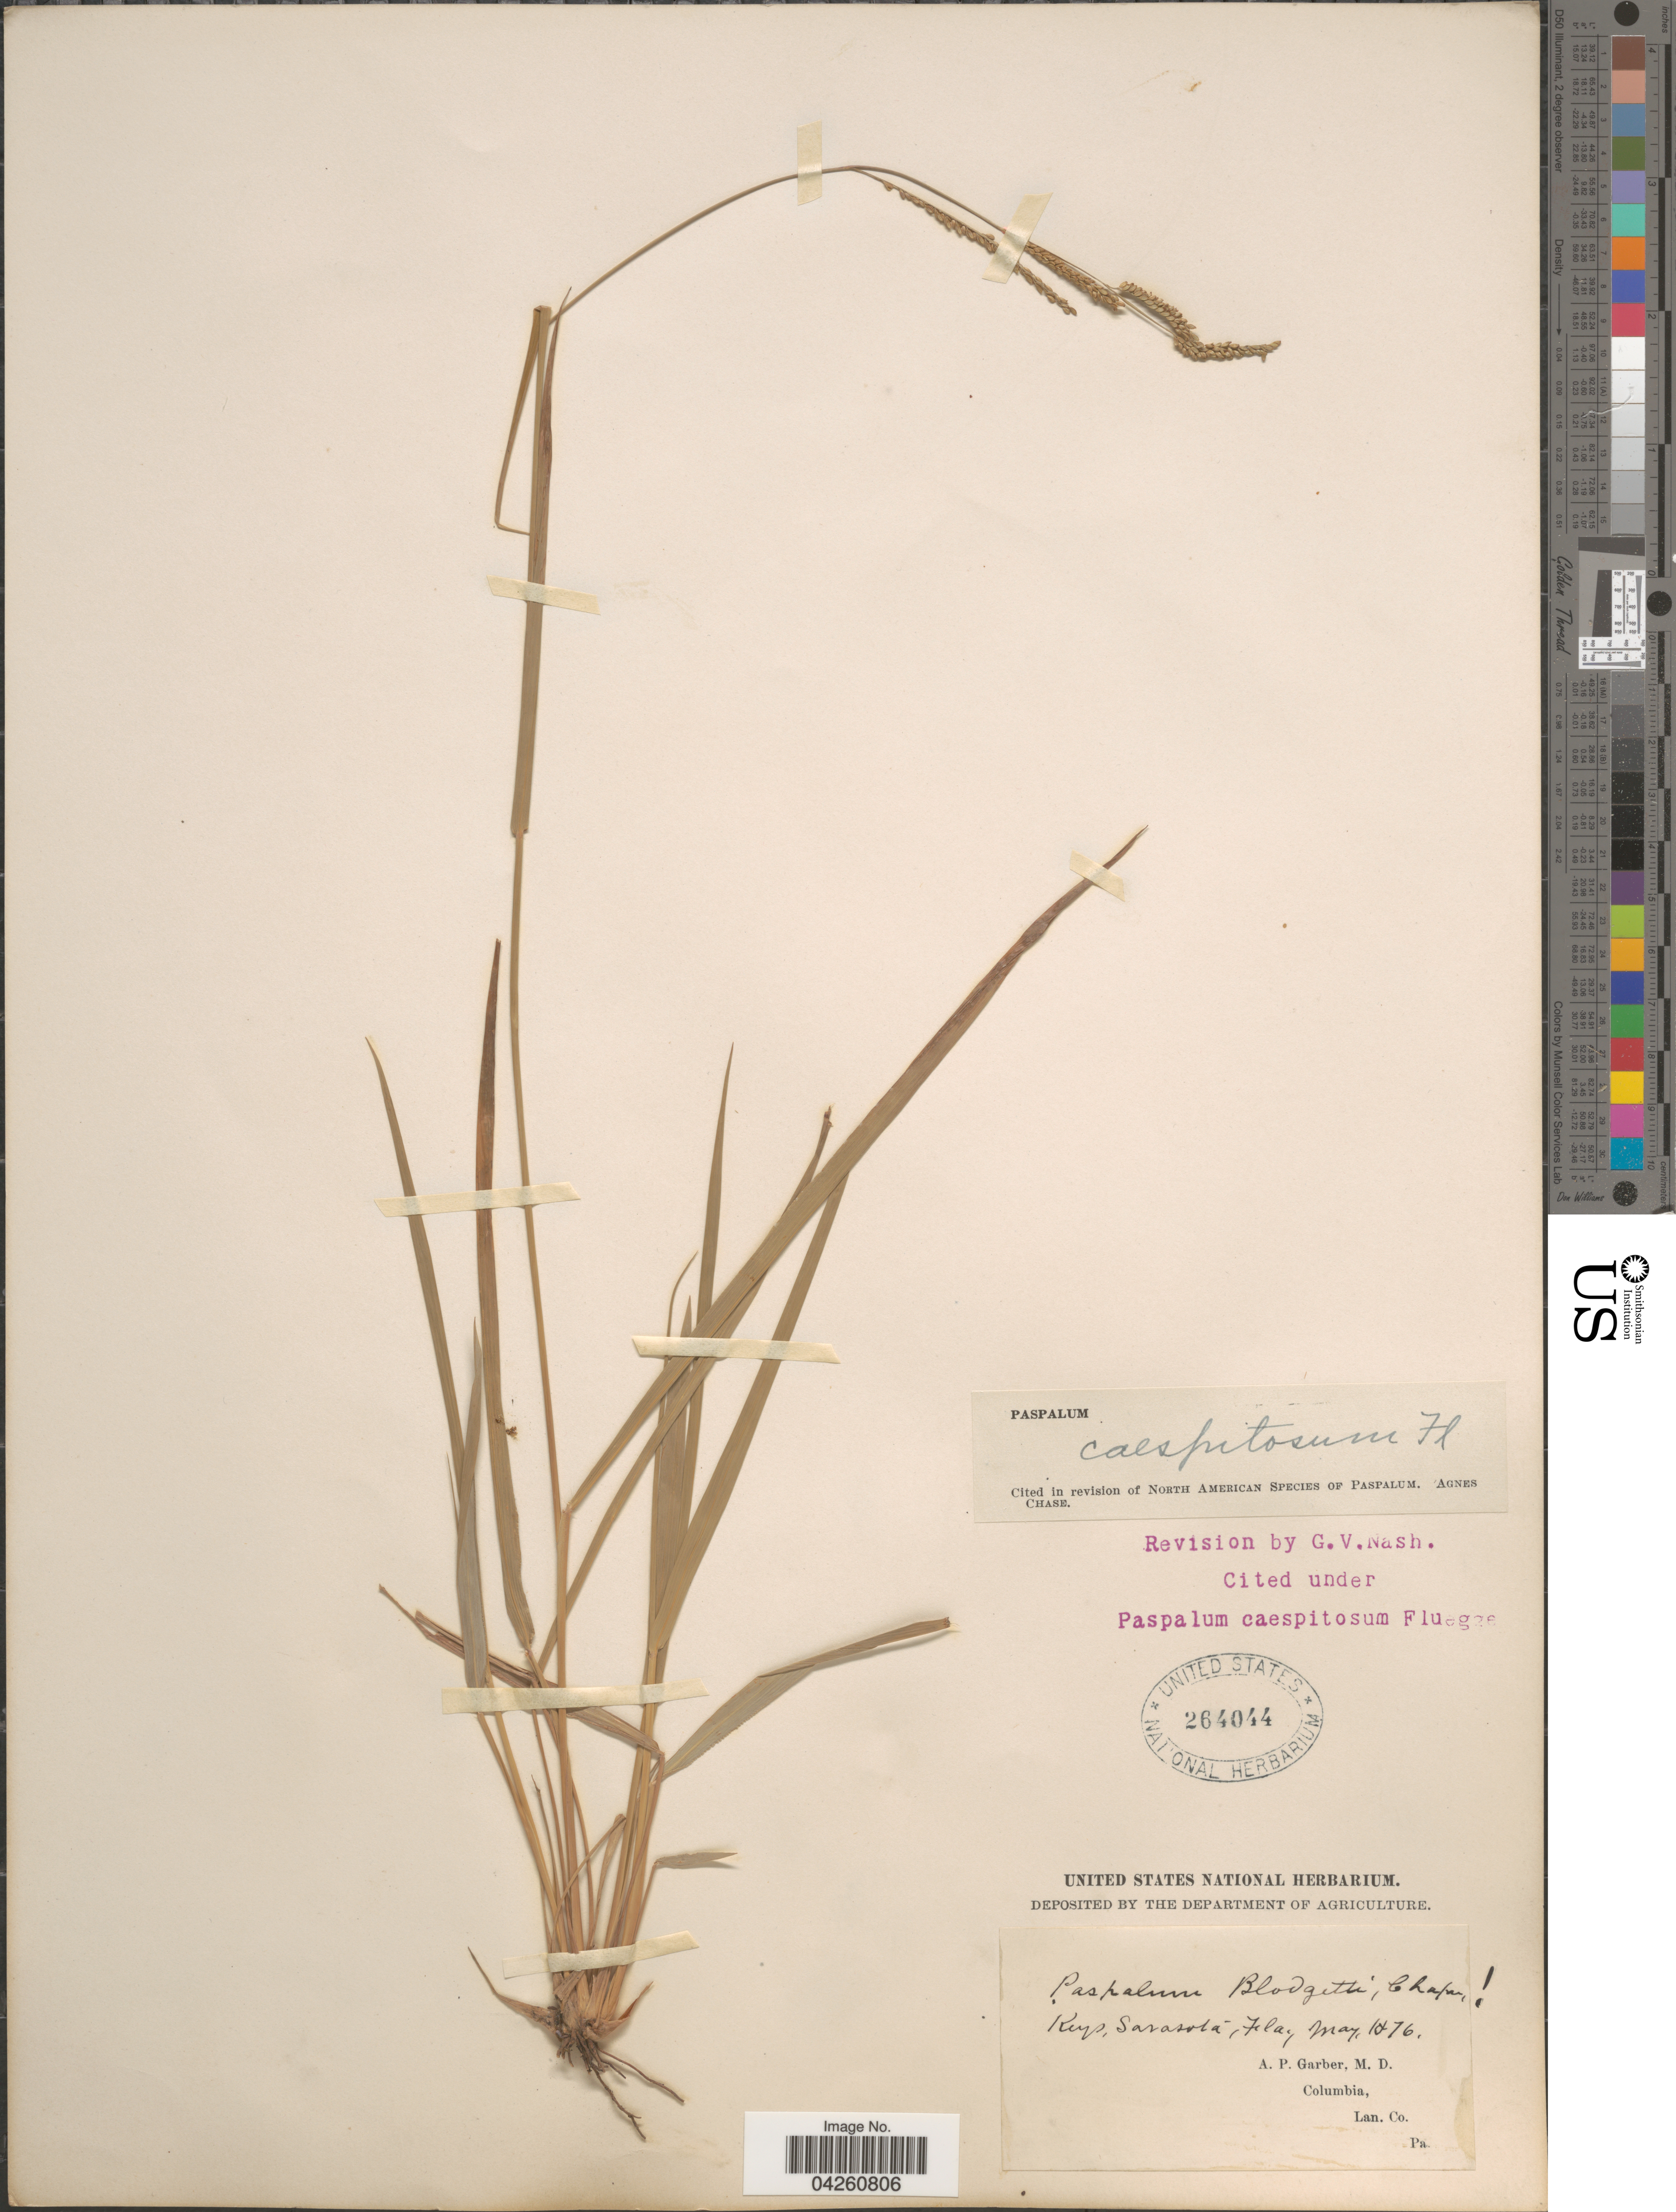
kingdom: Plantae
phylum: Tracheophyta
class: Liliopsida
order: Poales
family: Poaceae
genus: Paspalum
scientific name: Paspalum caespitosum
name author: Flüggé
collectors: A. P. Garber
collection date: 1876-05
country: United States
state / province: Florida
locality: Keys, Sarasota.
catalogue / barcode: US 264044